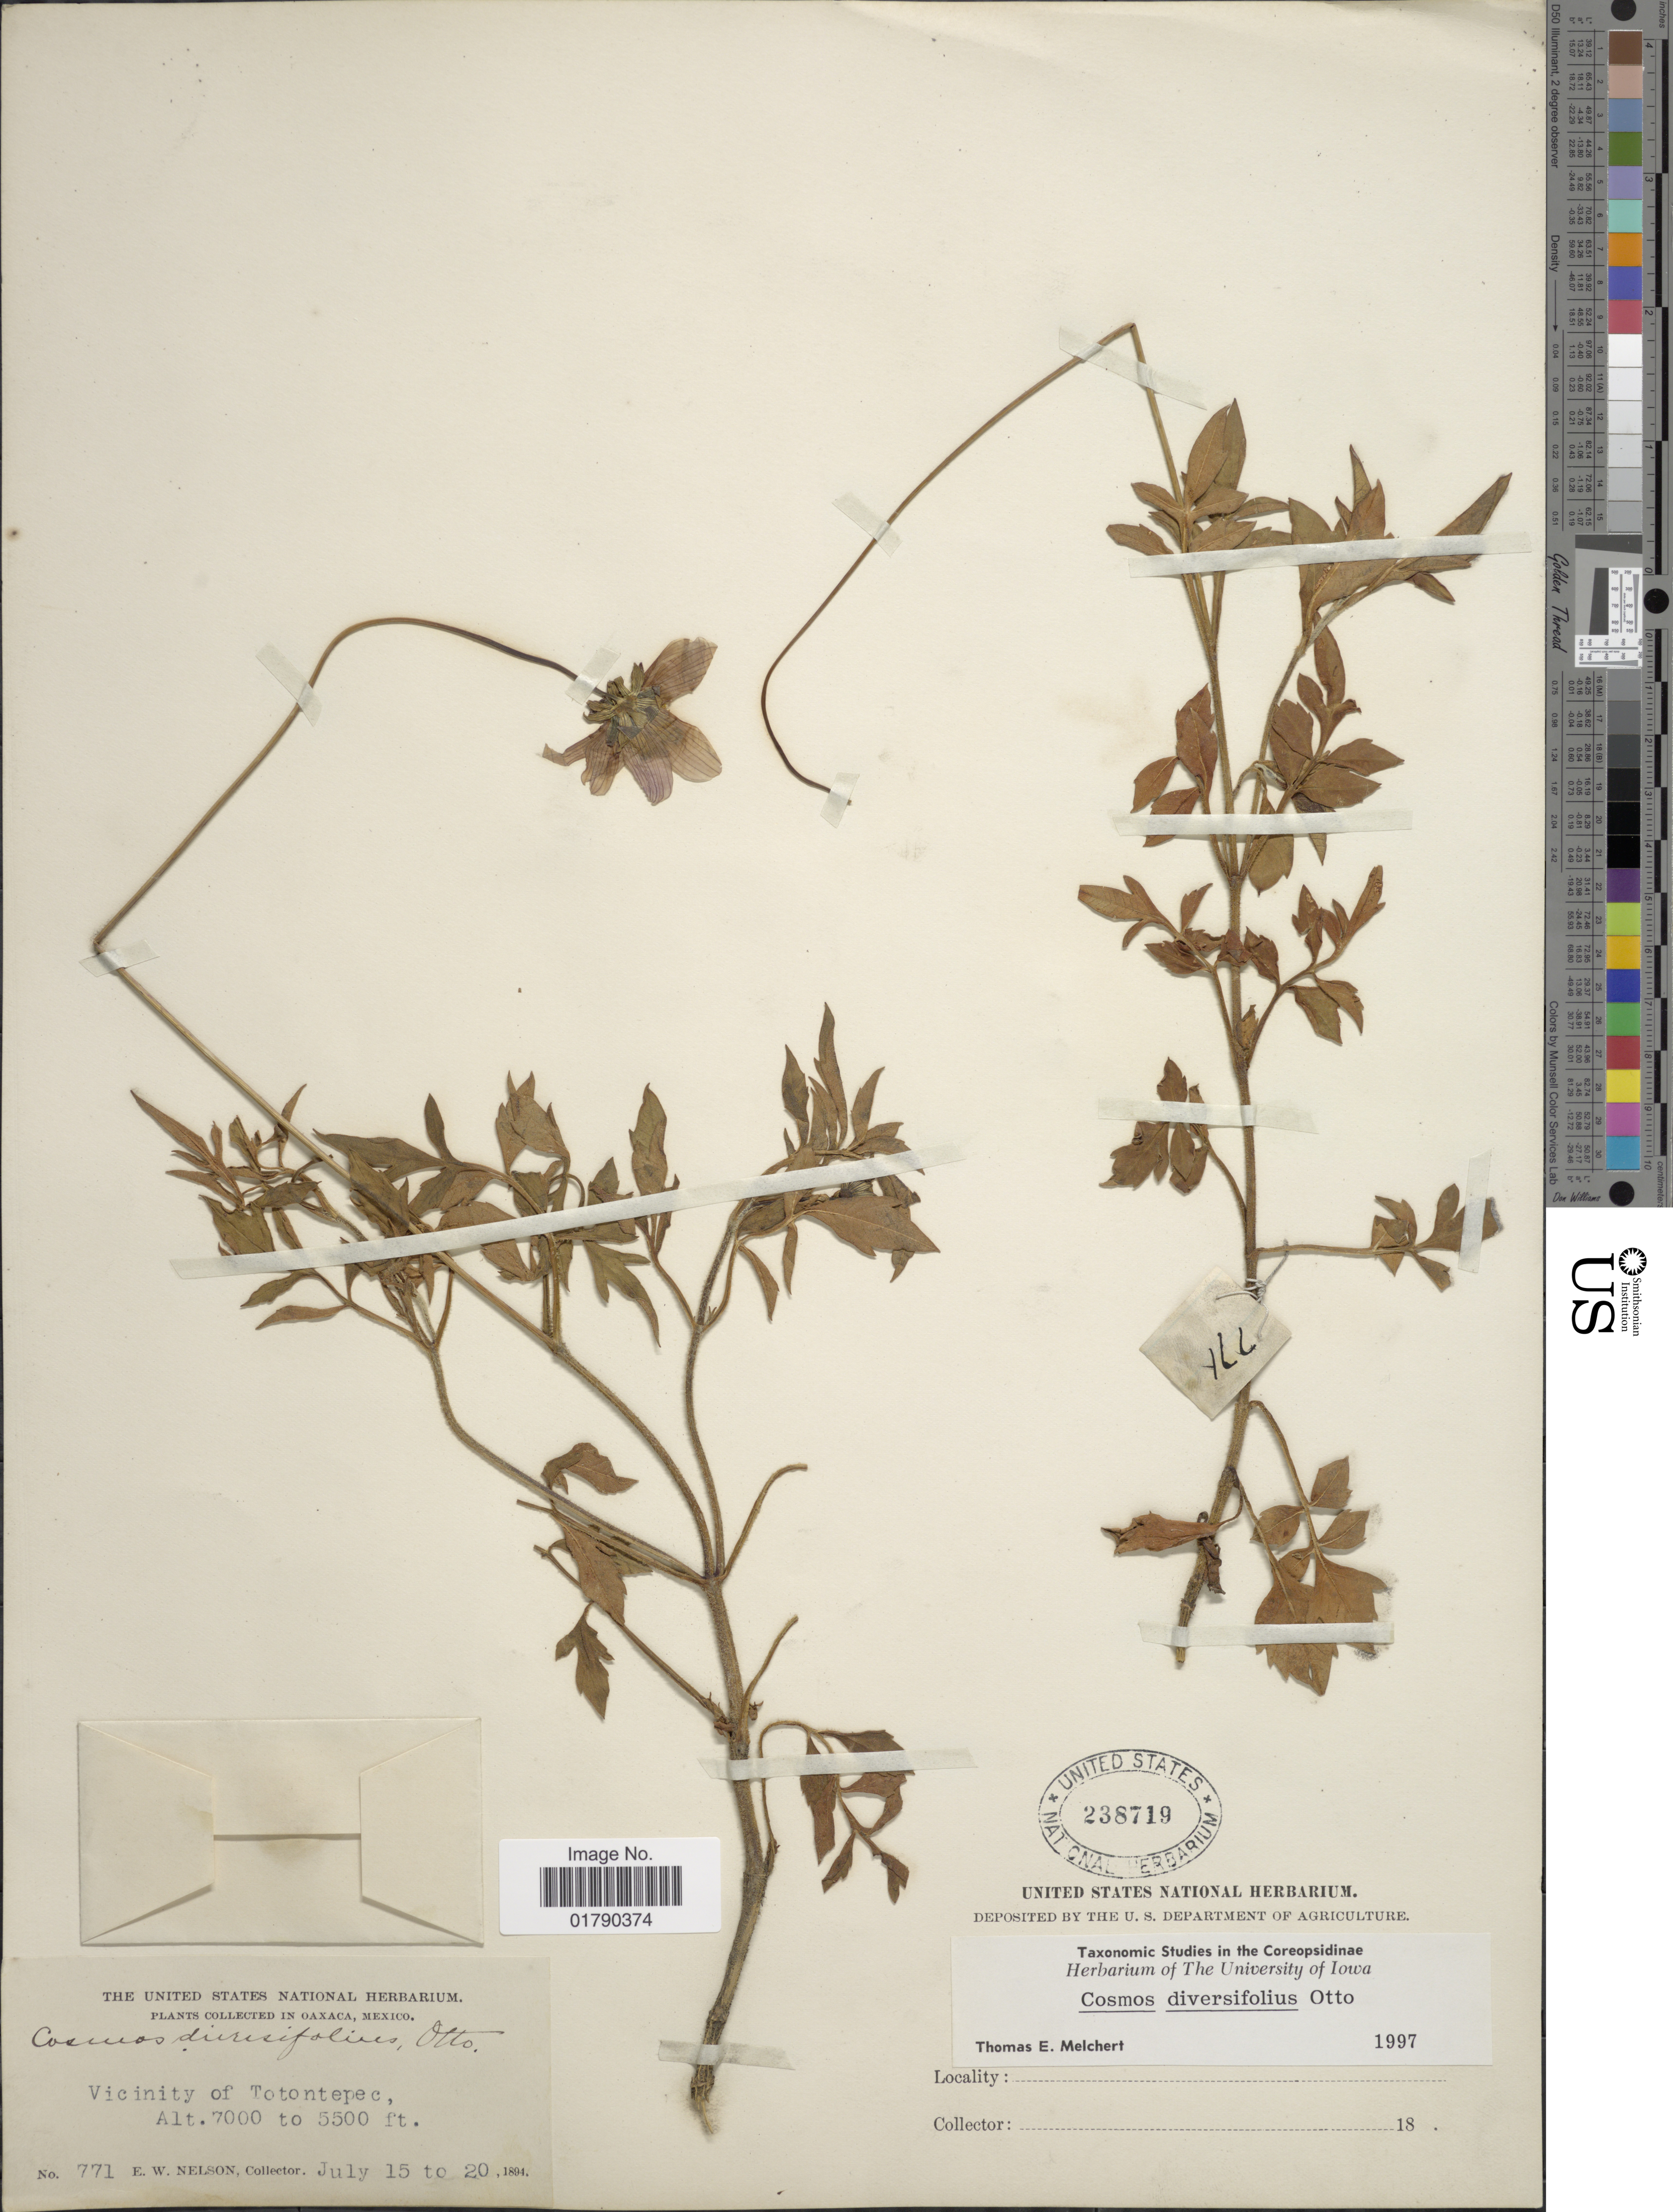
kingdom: Plantae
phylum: Tracheophyta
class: Magnoliopsida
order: Asterales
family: Asteraceae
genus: Cosmos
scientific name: Cosmos diversifolius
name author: Otto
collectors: E. W. Nelson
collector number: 771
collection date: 1894-07-15/1894-07-20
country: Mexico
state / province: Oaxaca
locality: Vicinity of Totontepec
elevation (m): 1676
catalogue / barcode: US 238719